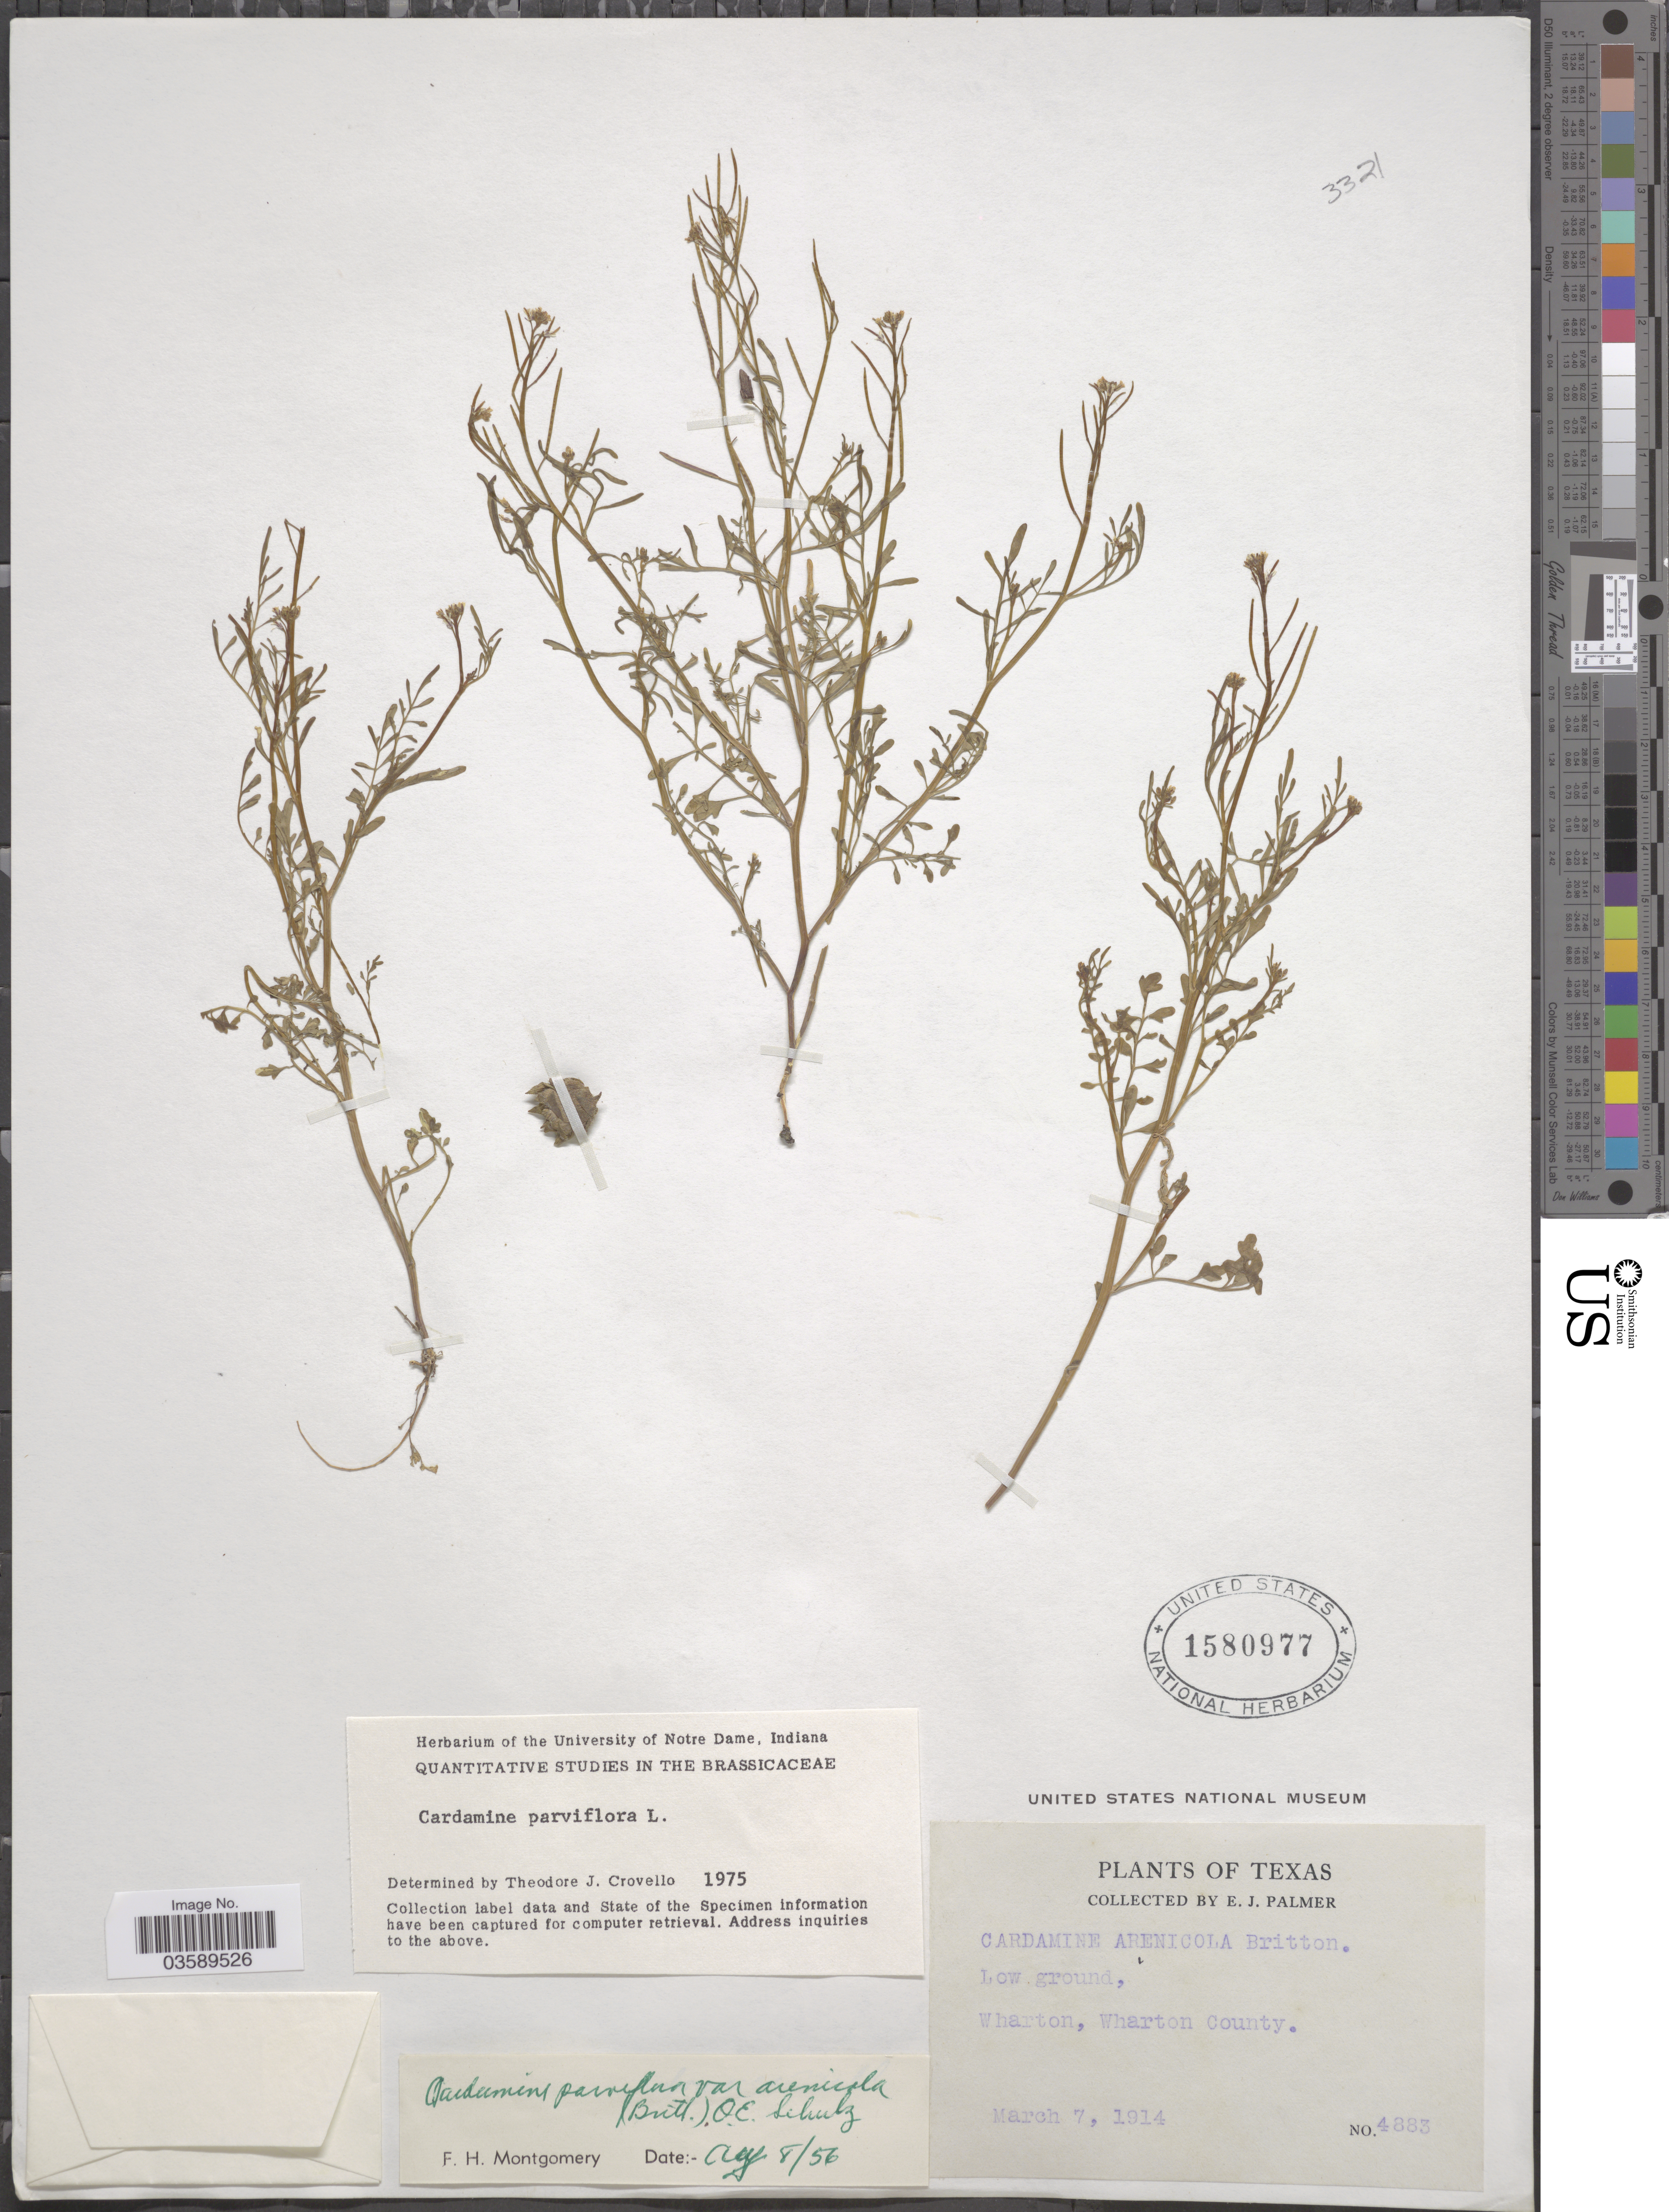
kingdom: Plantae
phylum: Tracheophyta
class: Magnoliopsida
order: Brassicales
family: Brassicaceae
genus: Cardamine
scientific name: Cardamine parviflora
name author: L.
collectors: E. J. Palmer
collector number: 4883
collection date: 1914-03-07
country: United States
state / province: Texas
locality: Wharton, Wharton County.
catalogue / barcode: US 1580977